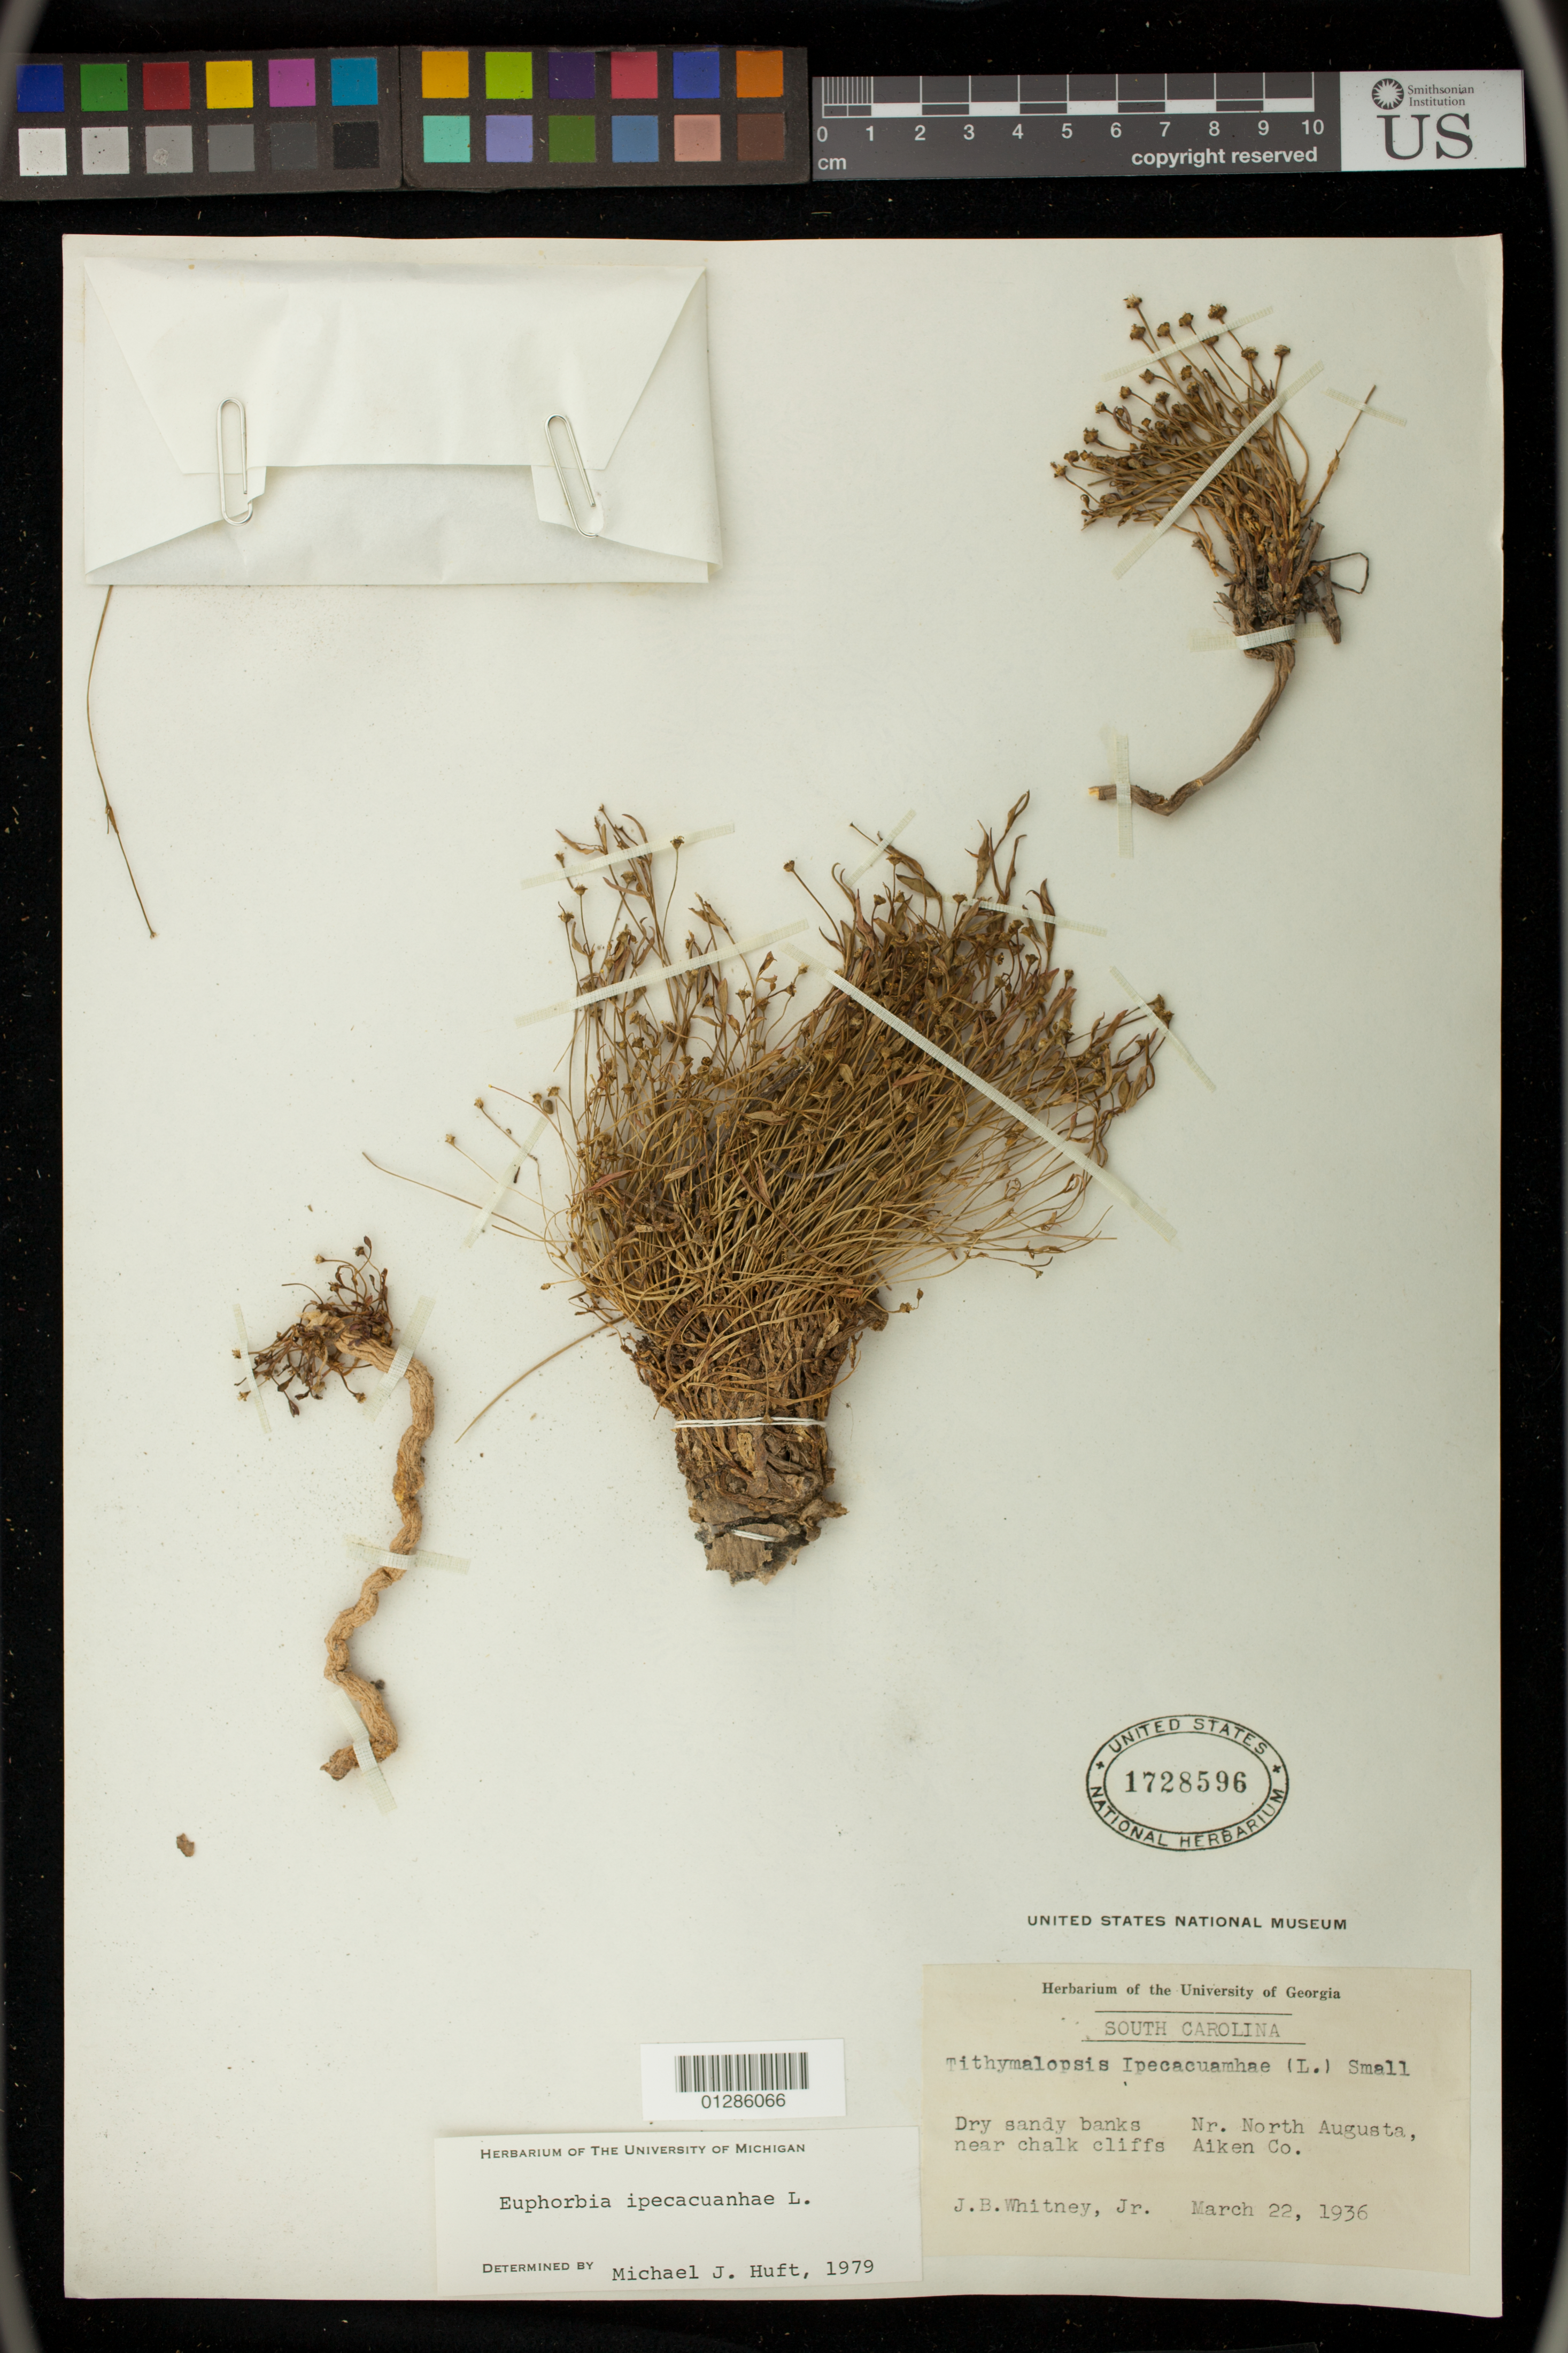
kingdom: Plantae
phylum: Tracheophyta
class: Magnoliopsida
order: Malpighiales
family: Euphorbiaceae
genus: Euphorbia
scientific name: Euphorbia ipecacuanhae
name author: L.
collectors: J. Whitney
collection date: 1936-03-22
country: United States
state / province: South Carolina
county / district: Aiken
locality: Nr. North Augusta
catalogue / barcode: US 1728596